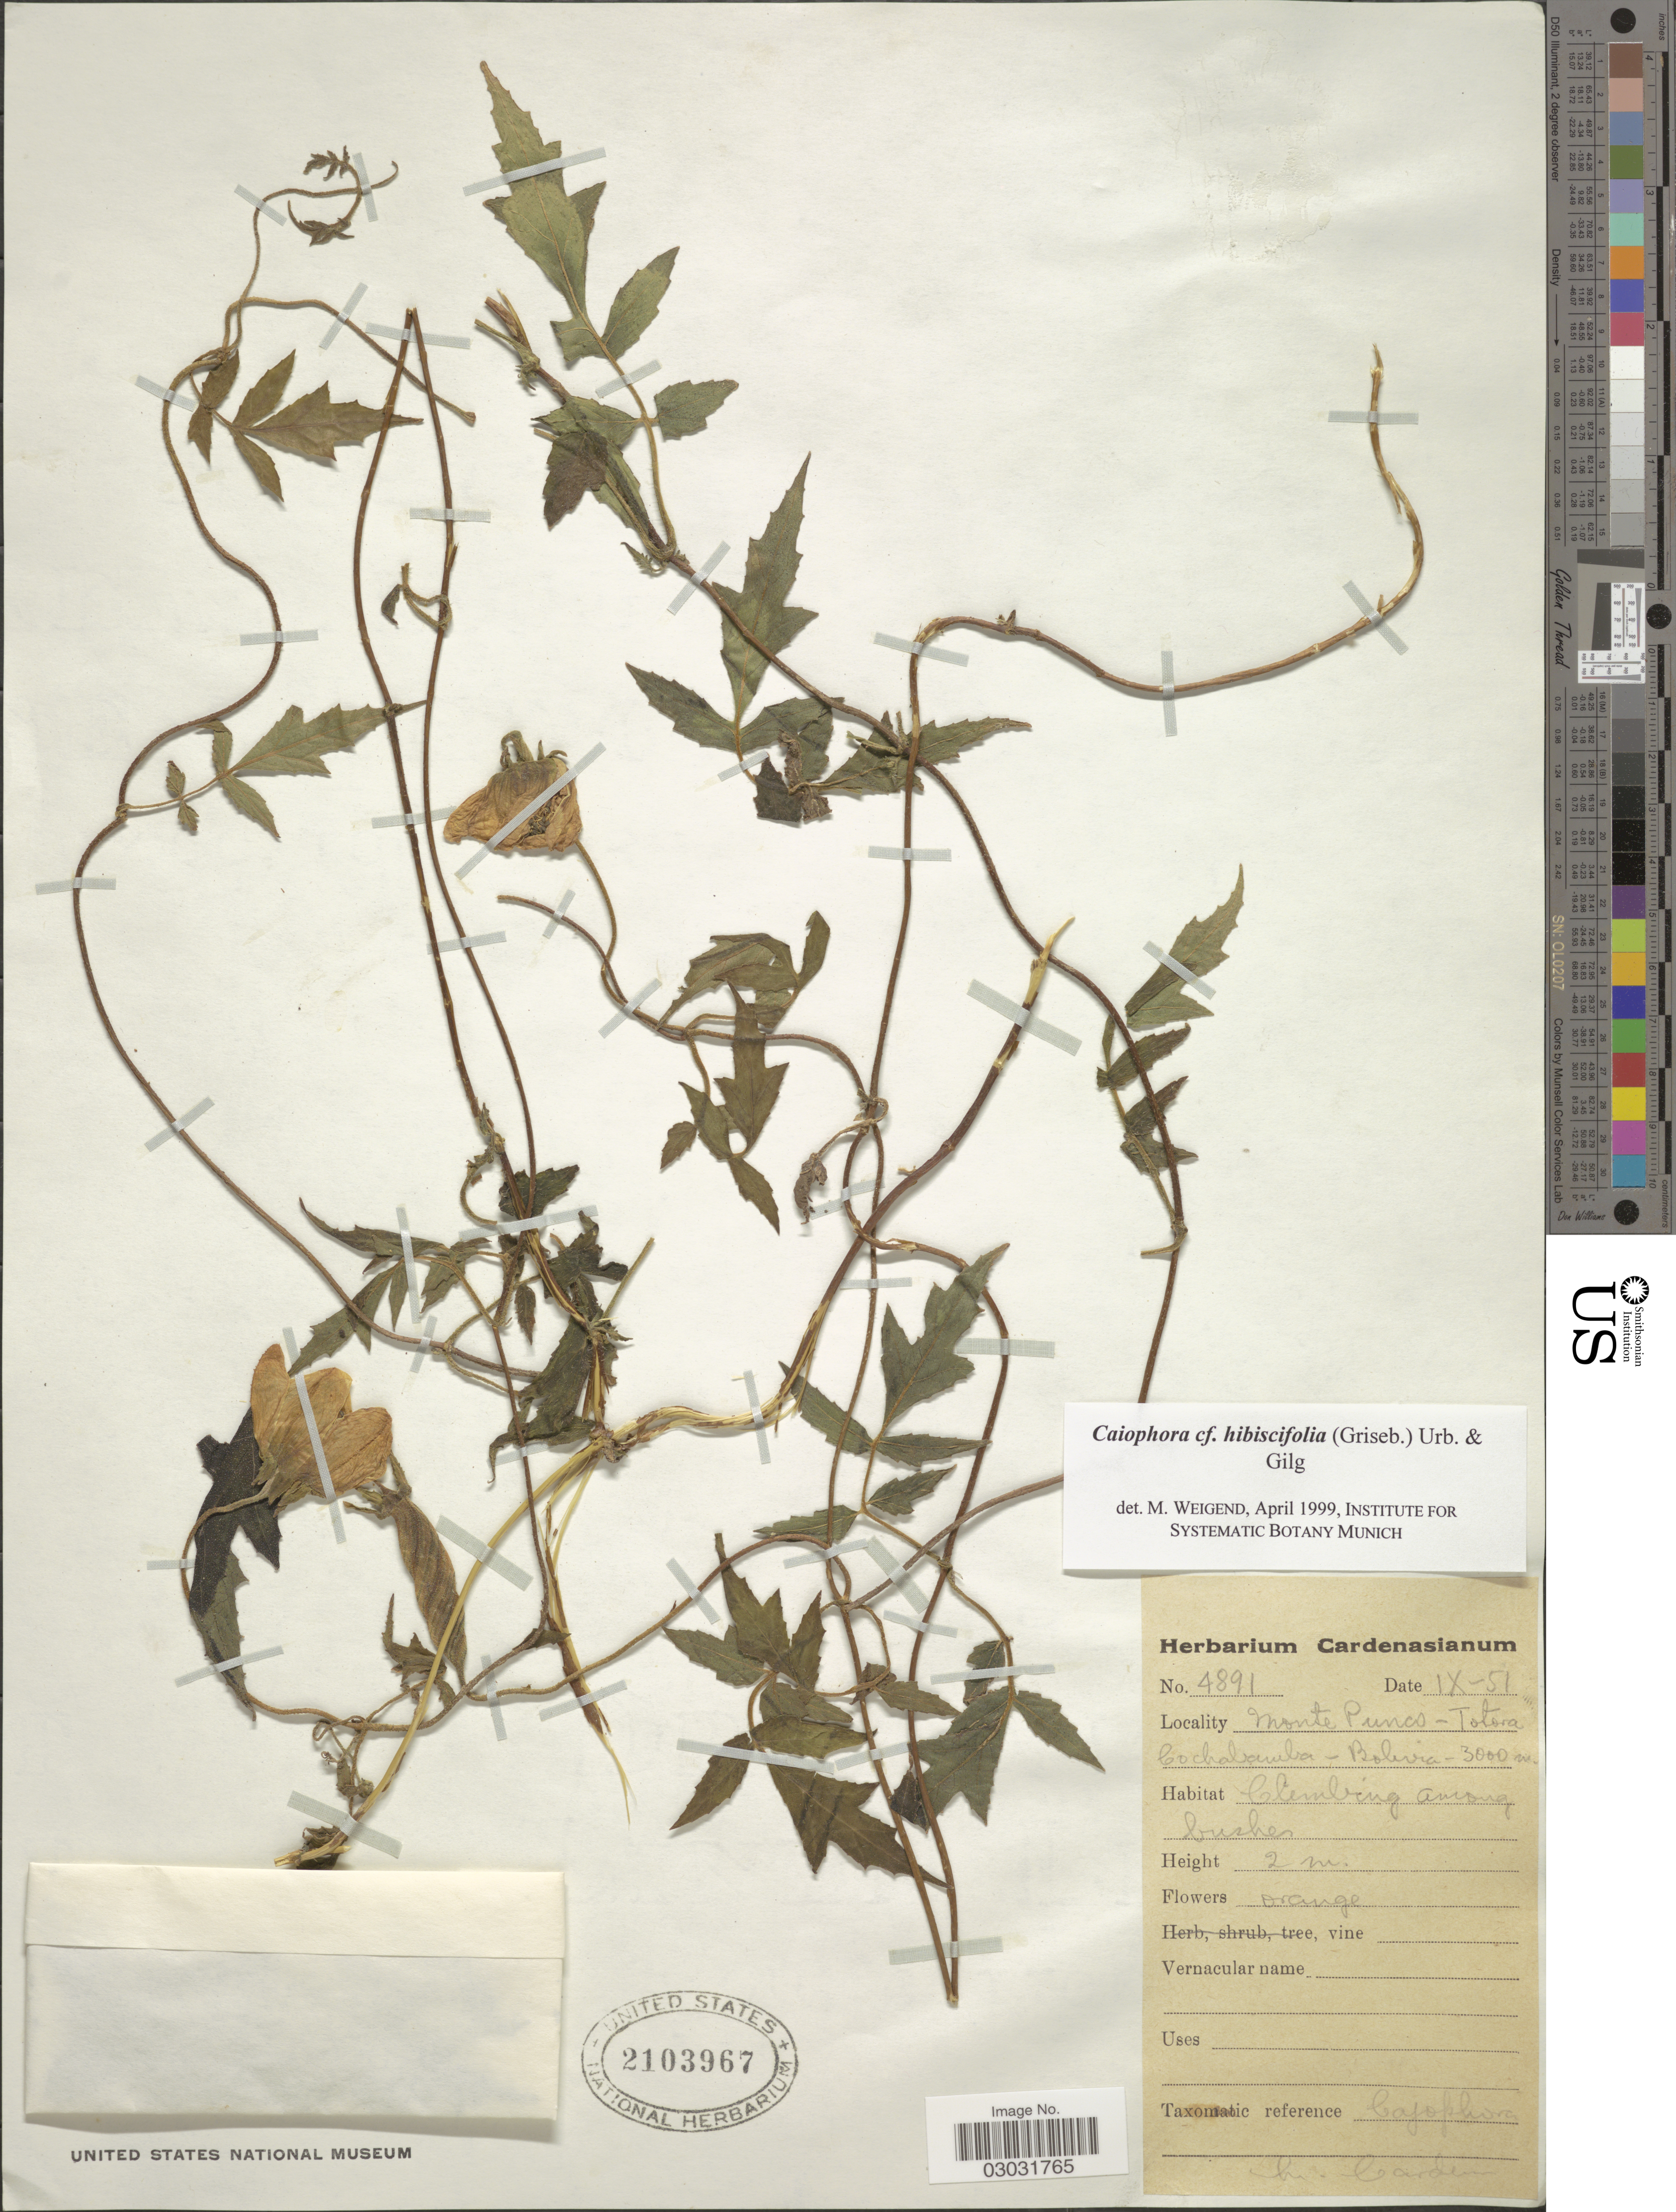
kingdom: Plantae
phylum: Tracheophyta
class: Magnoliopsida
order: Cornales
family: Loasaceae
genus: Caiophora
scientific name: Caiophora hibiscifolia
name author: (Griseb.) Urb. & Gilg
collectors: M. Cárdenas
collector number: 4891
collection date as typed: Transcribed d/m/y: /9/51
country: Bolivia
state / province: Cochabamba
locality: Monte Punco - Totora.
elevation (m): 3000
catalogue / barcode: US 2103967